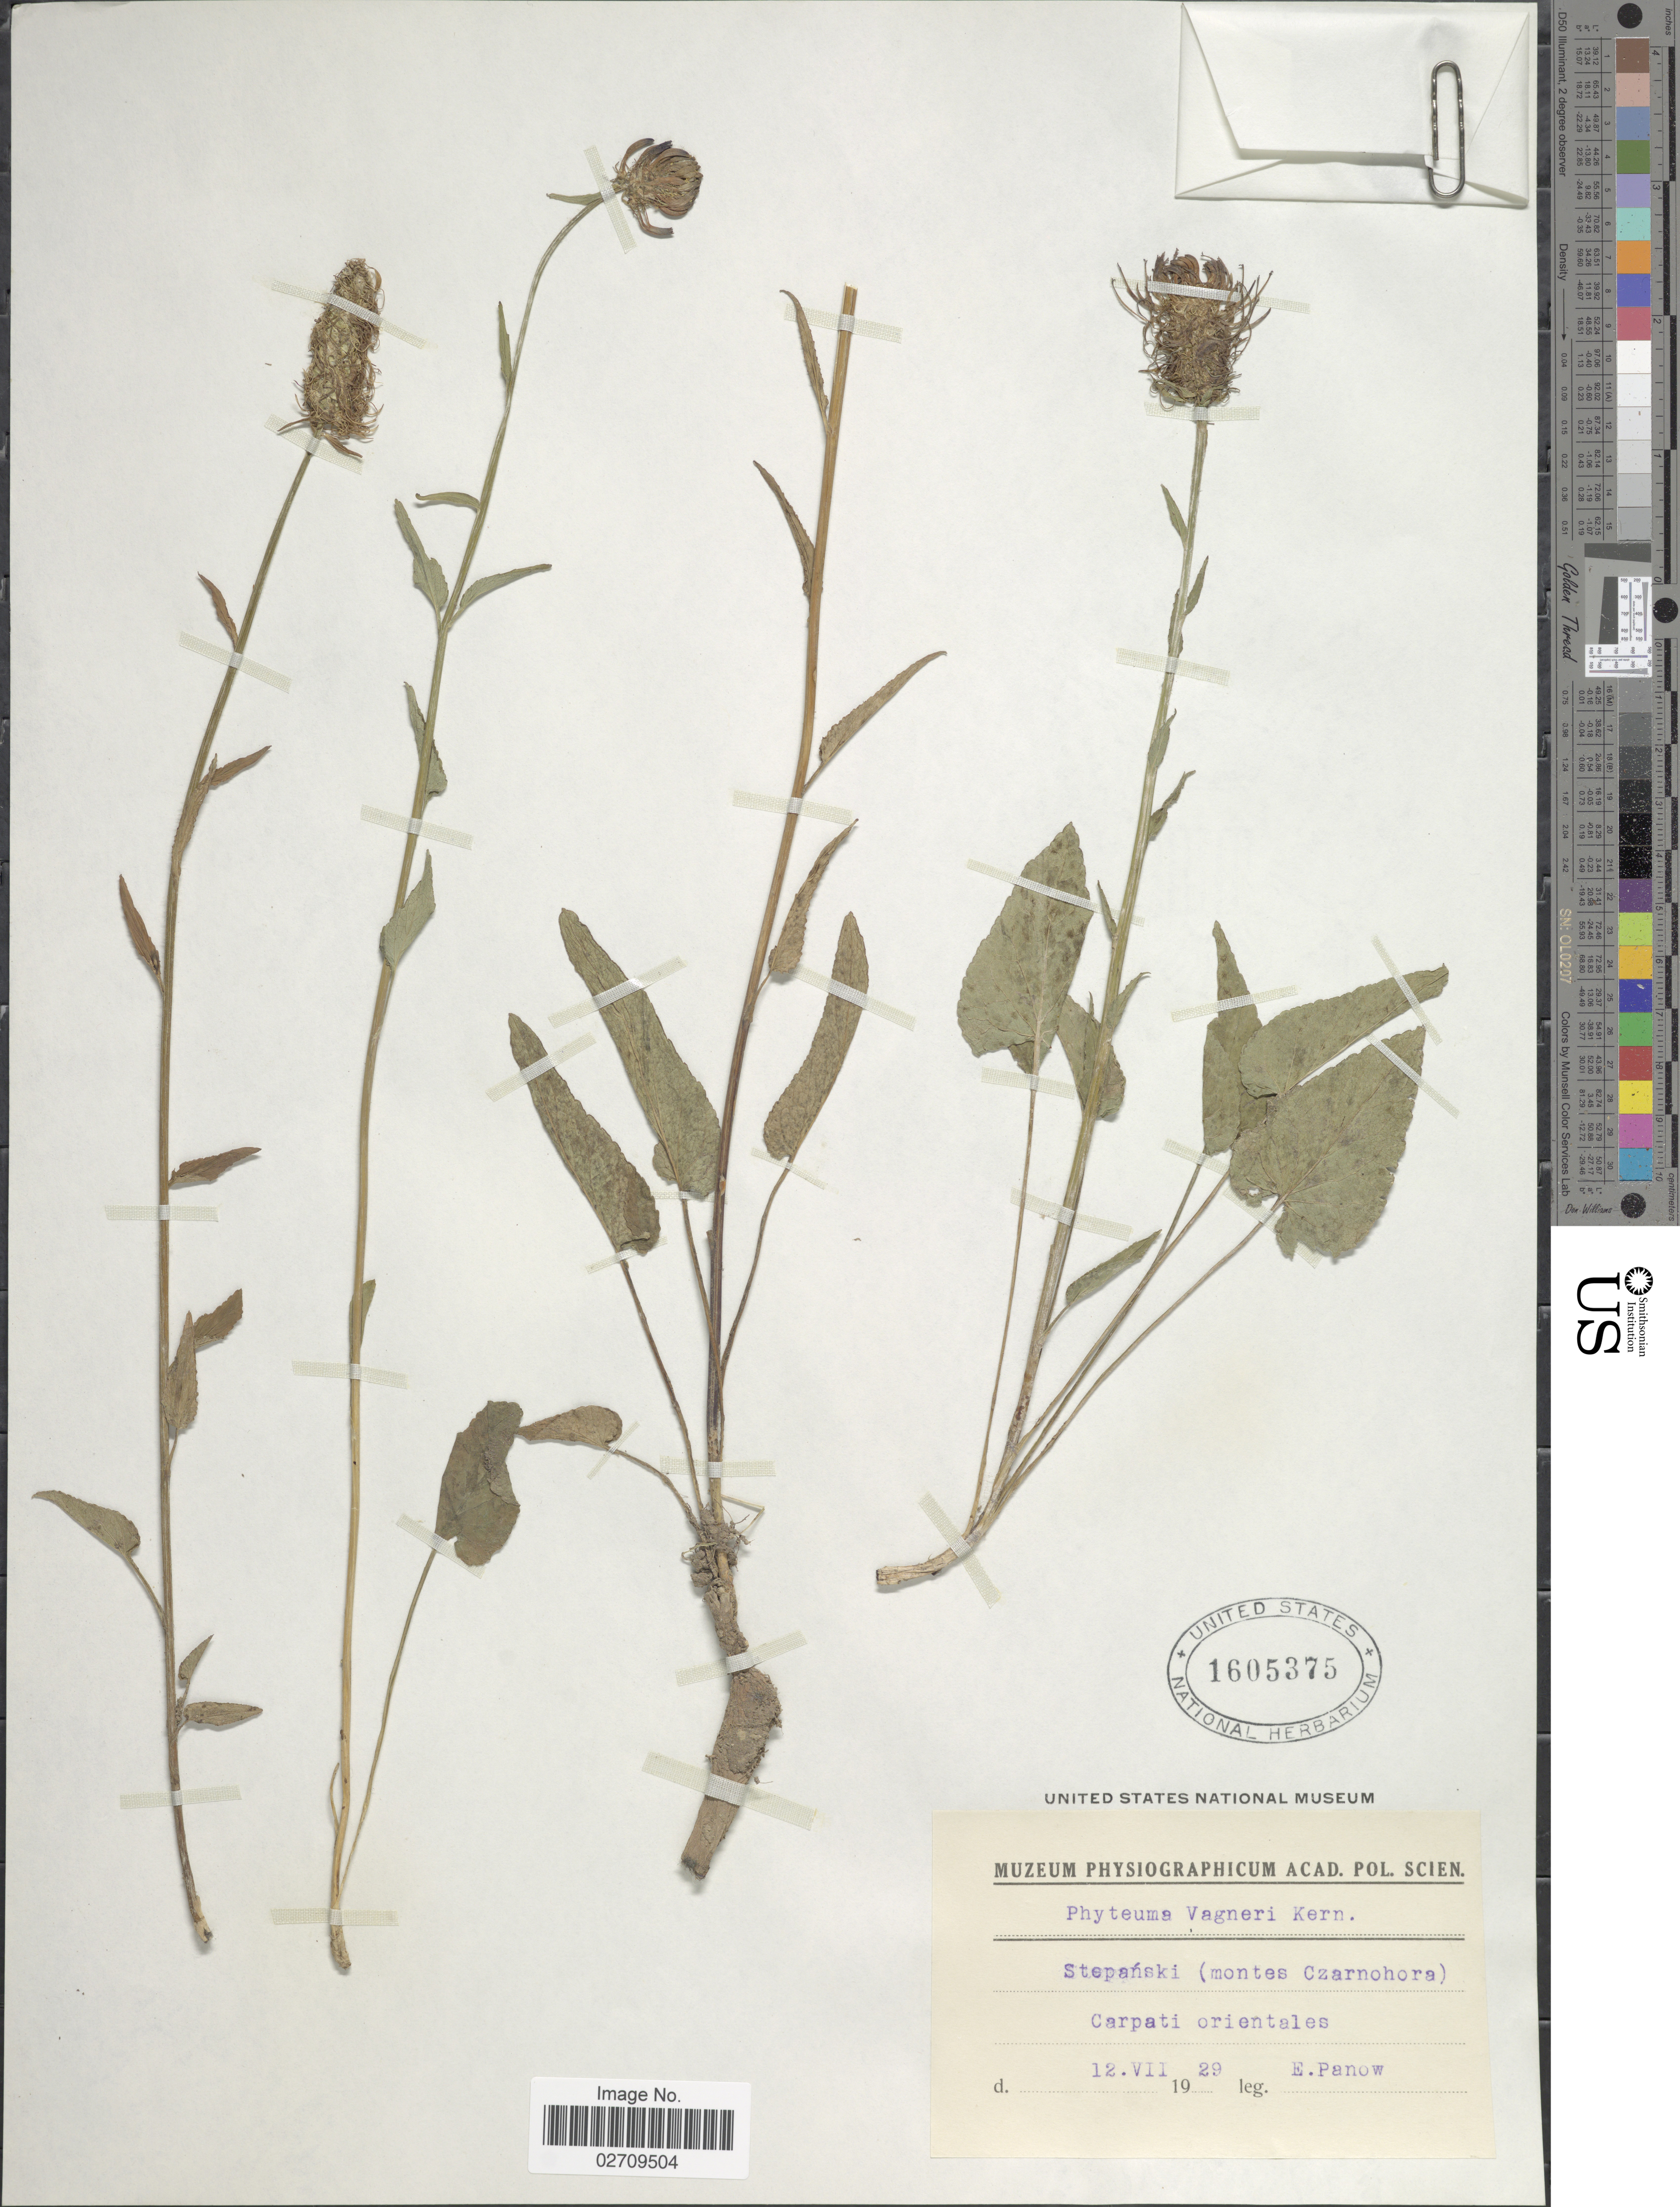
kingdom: Plantae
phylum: Tracheophyta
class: Magnoliopsida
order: Asterales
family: Campanulaceae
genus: Phyteuma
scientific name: Phyteuma vagneri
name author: A. Kern.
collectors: E. Panow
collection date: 1929-07-12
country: Ukraine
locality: Stepanski (montes Czarnohora) Carpati orientalis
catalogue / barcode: US 1605375